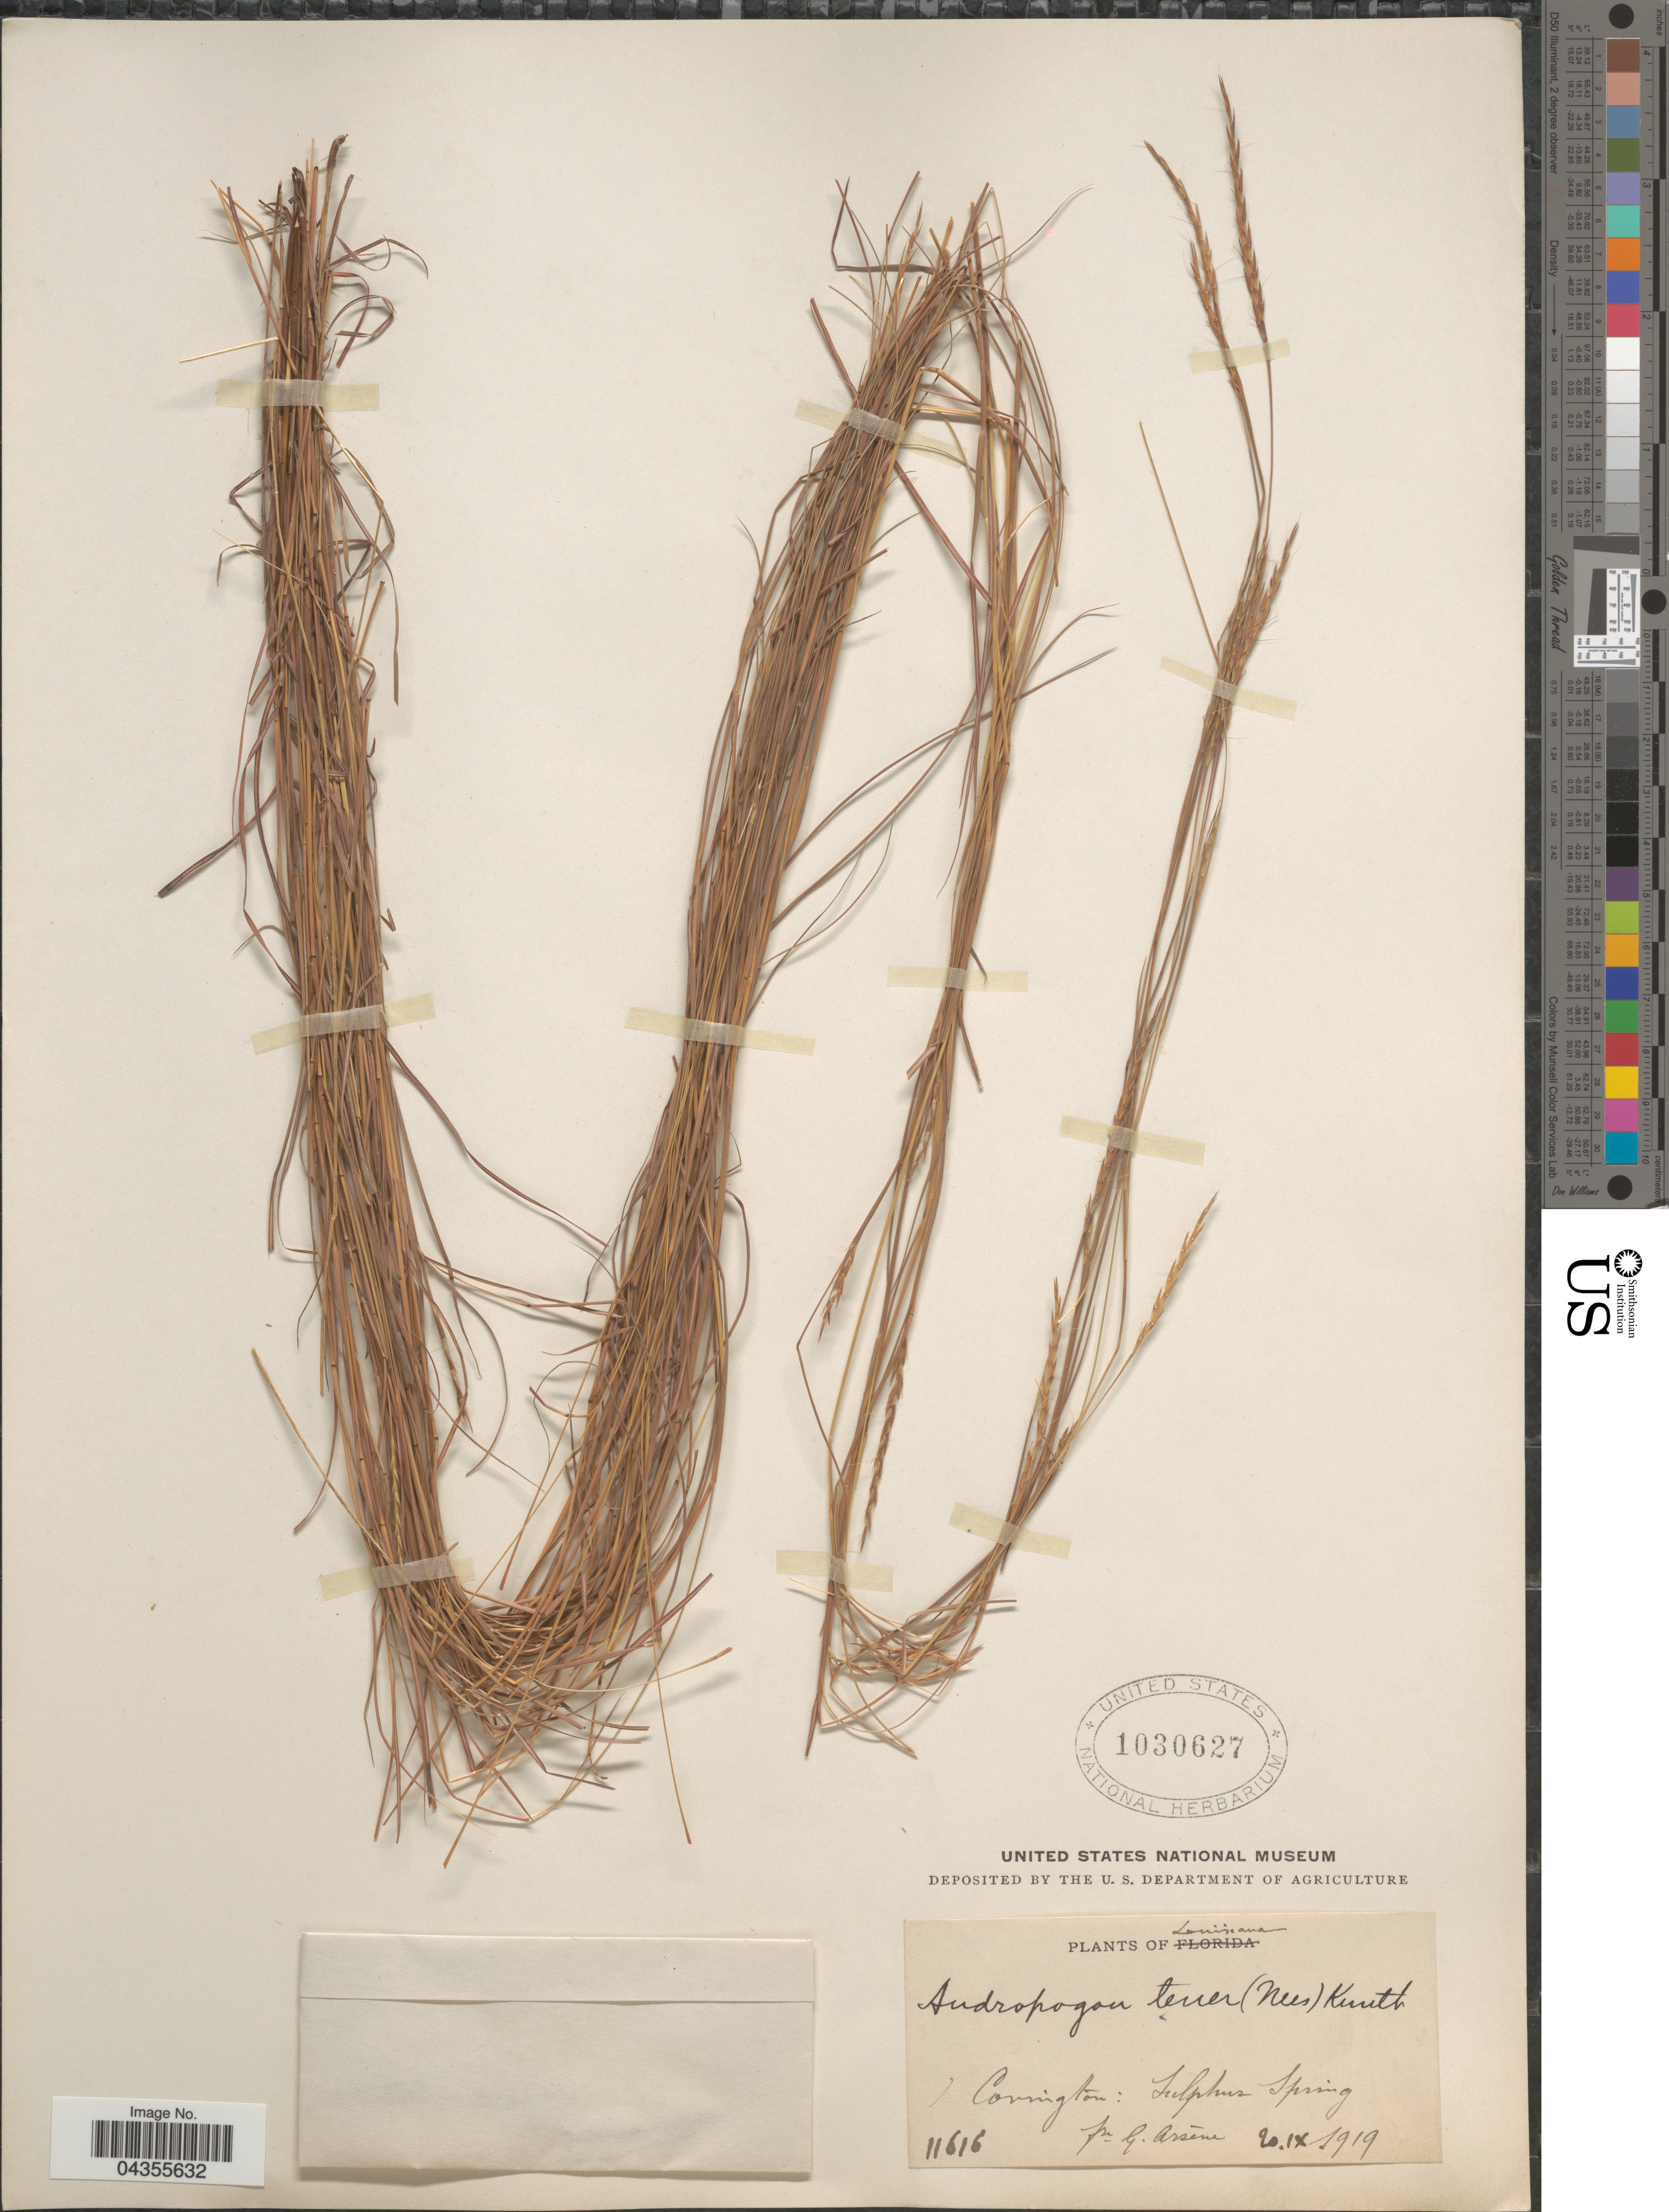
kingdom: Plantae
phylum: Tracheophyta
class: Liliopsida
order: Poales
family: Poaceae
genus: Schizachyrium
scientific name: Schizachyrium tenerum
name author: Nees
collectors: Bro. G. Arsène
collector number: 11616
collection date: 1919-09-20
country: United States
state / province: Louisiana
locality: Covington: Sulphur Spring.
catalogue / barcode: US 1030627